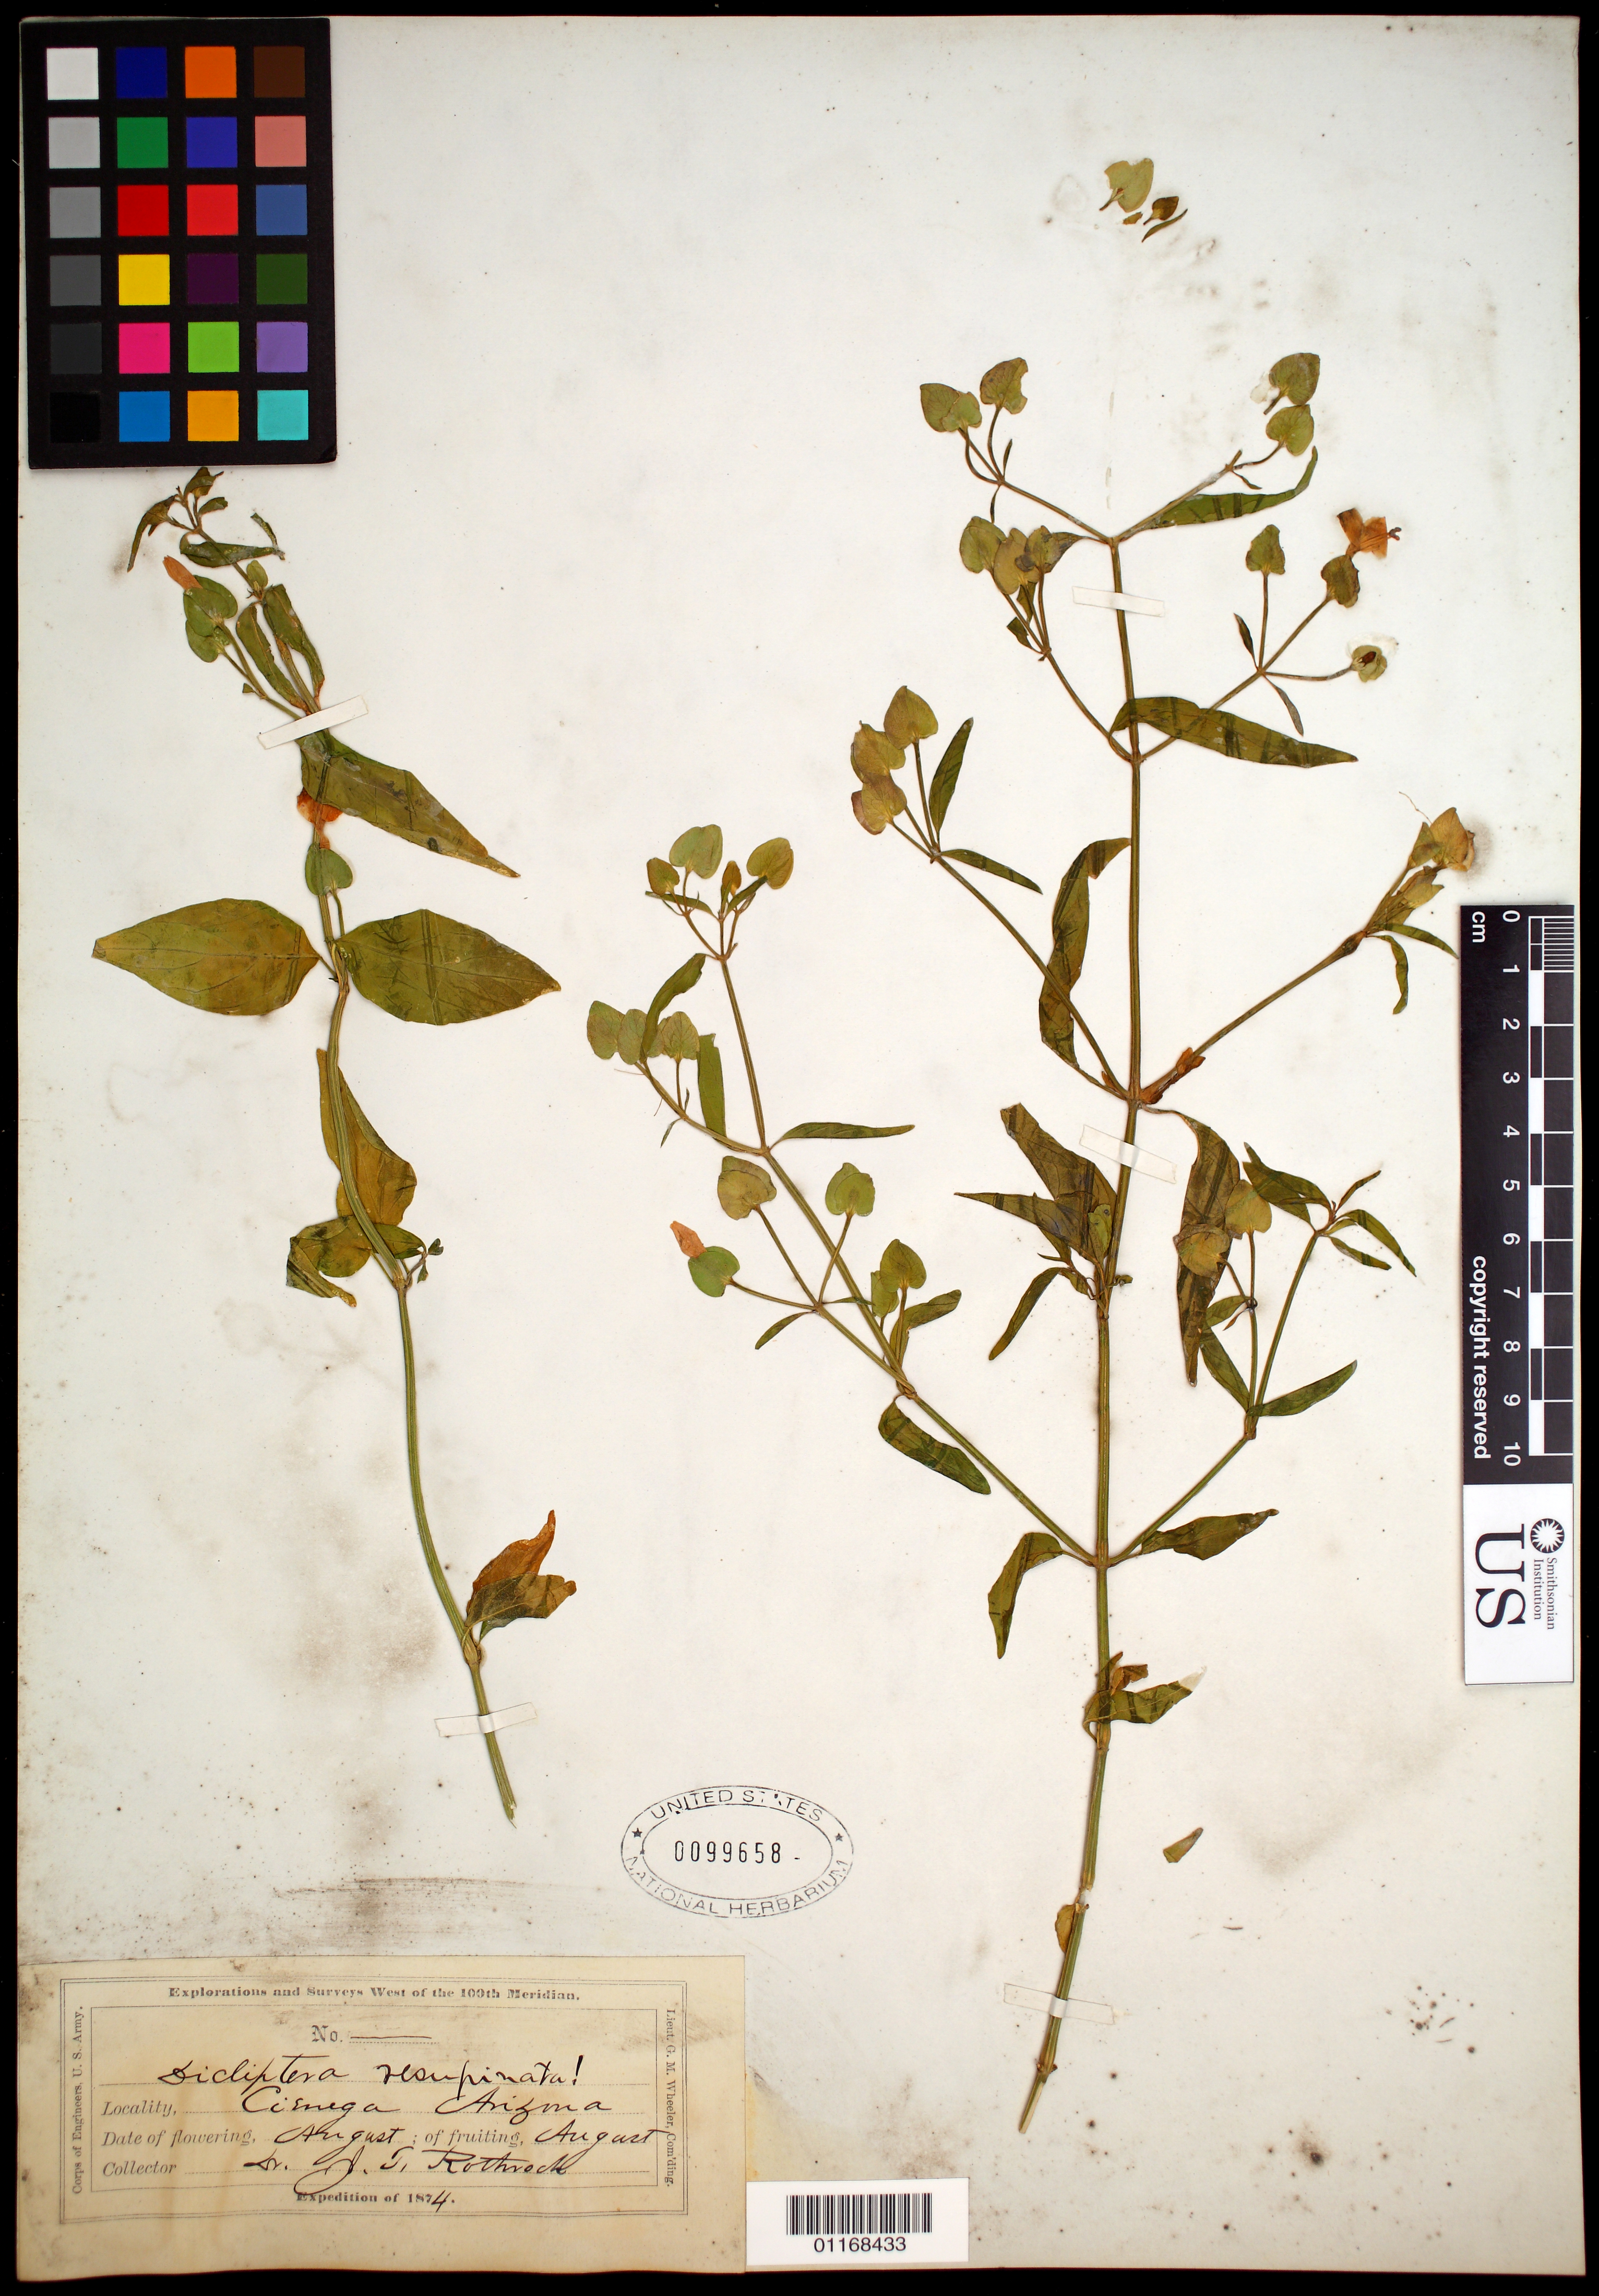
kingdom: Plantae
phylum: Tracheophyta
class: Magnoliopsida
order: Lamiales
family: Acanthaceae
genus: Dicliptera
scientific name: Dicliptera resupinata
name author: (Vahl) Juss.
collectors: J. T. Rothrock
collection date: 1874-08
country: United States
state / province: Arizona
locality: Cienega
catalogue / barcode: US 99658